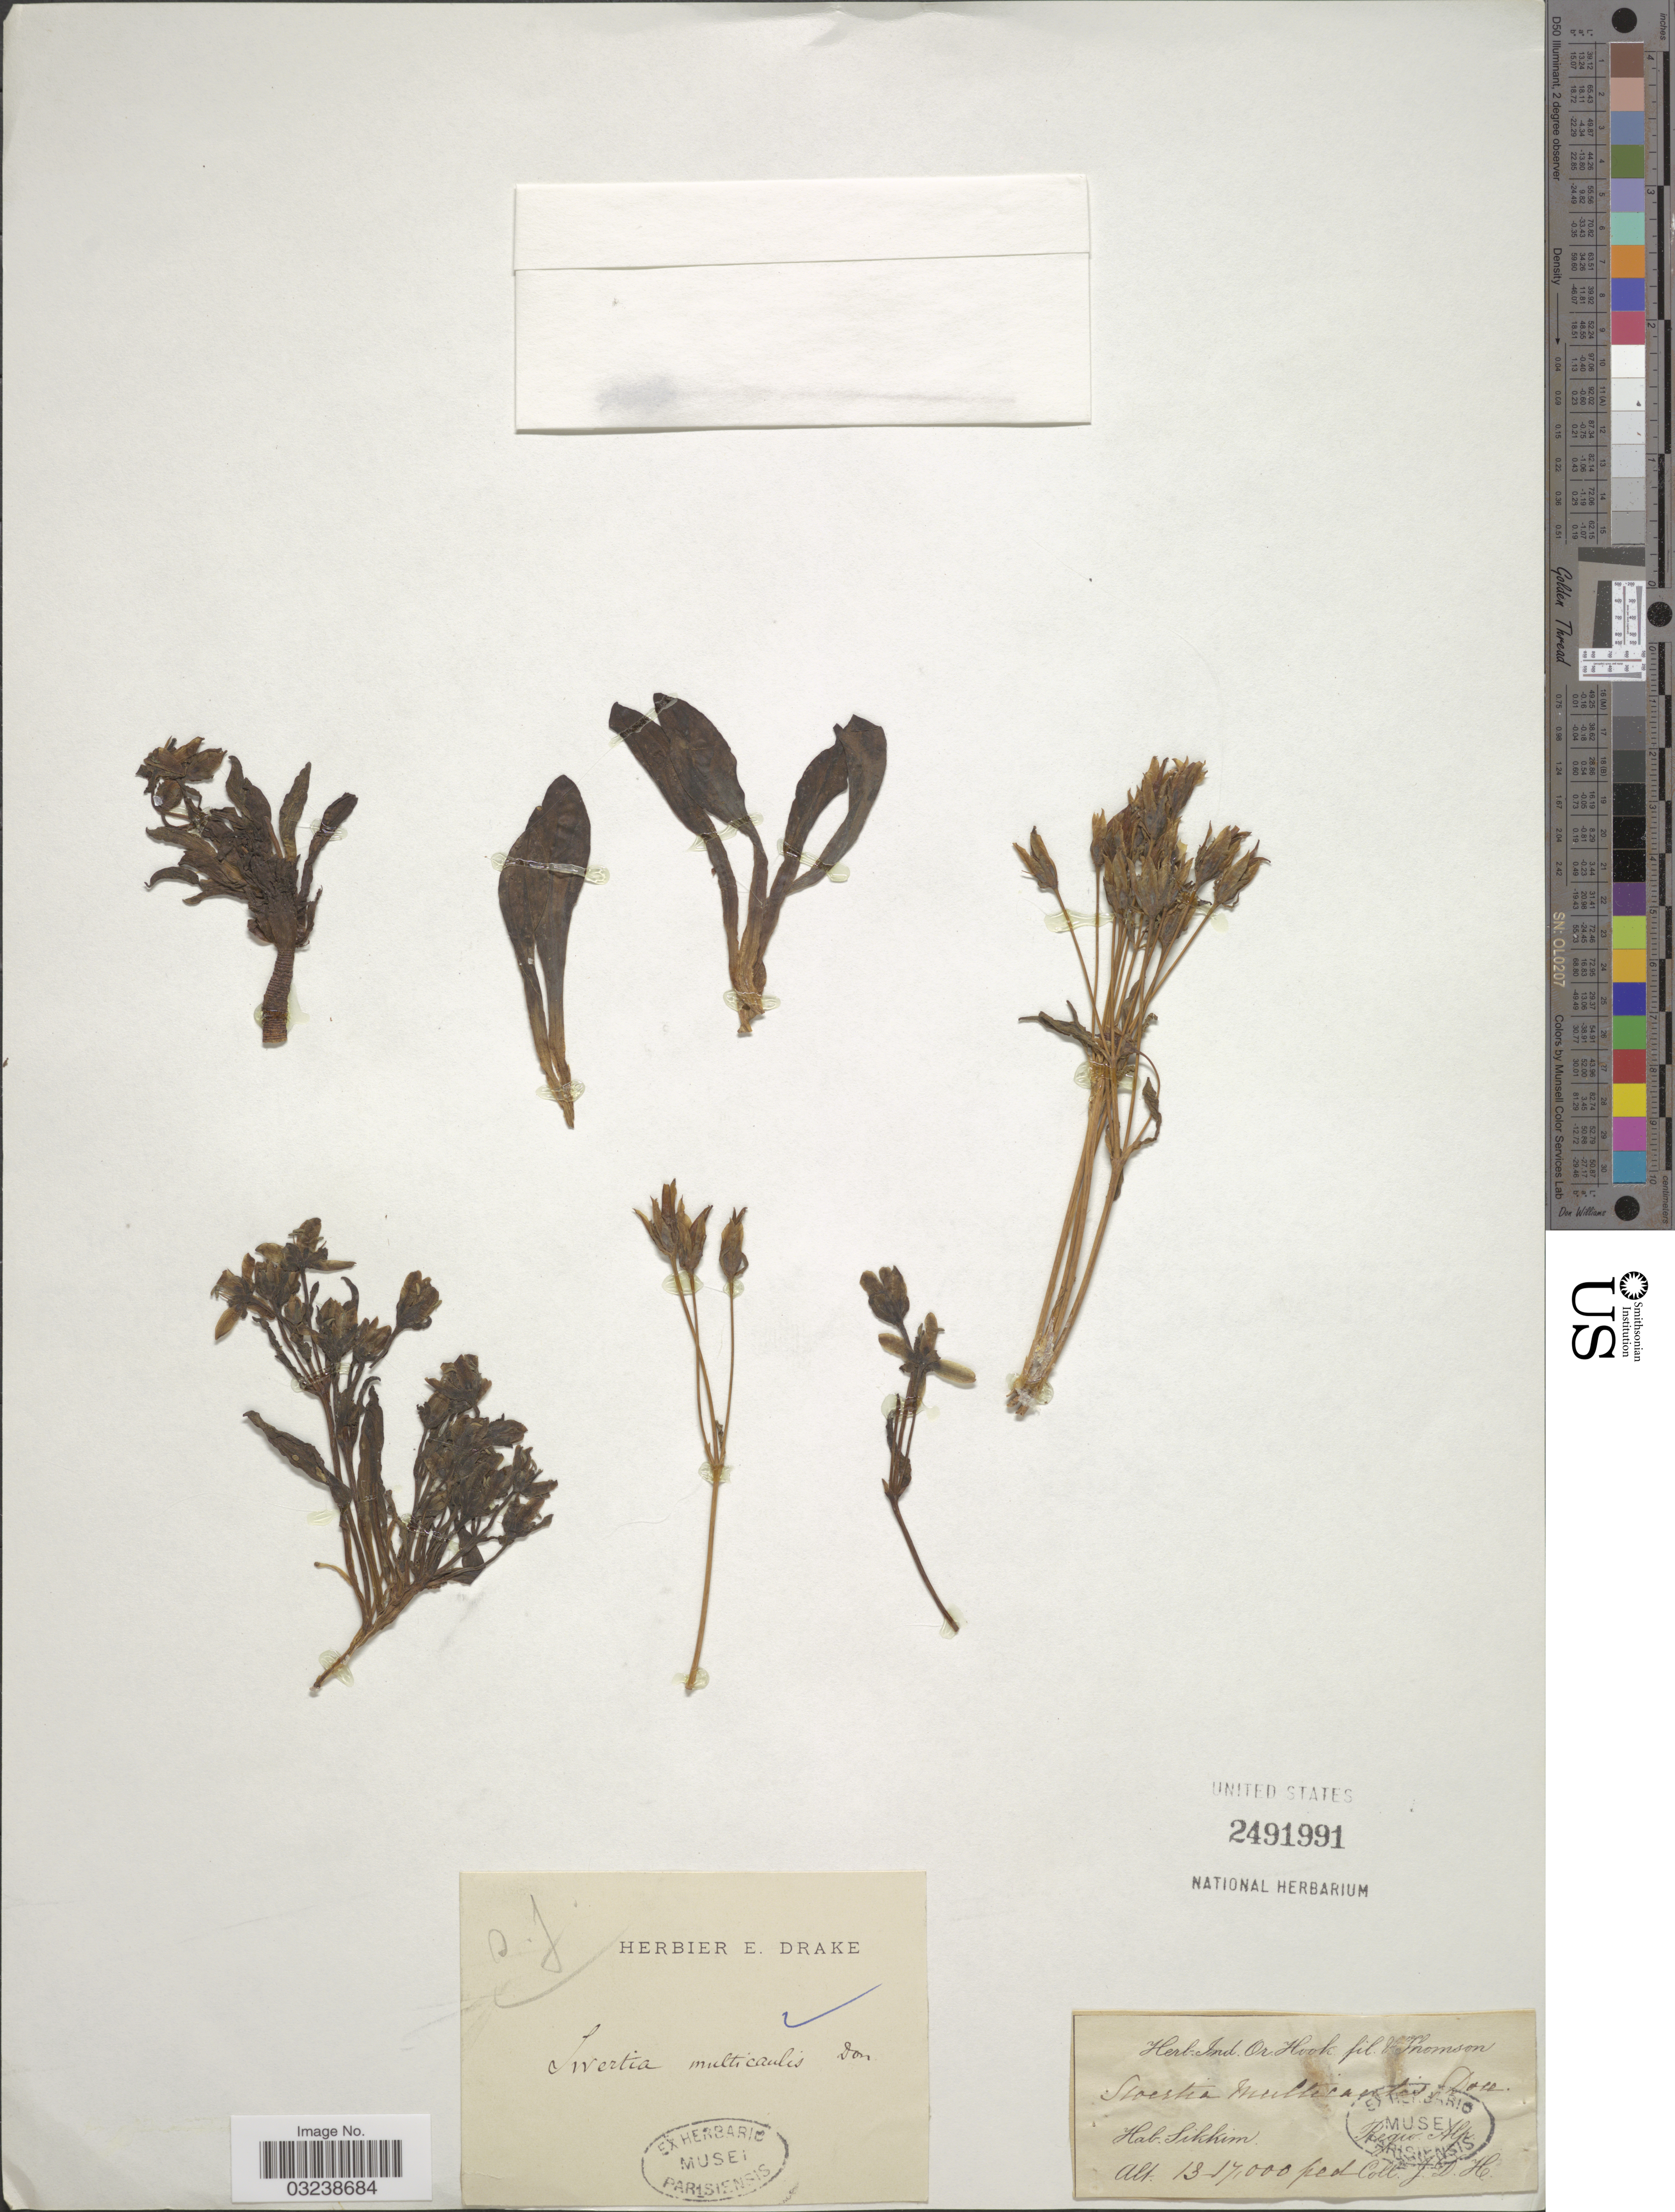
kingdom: Plantae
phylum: Tracheophyta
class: Magnoliopsida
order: Gentianales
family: Gentianaceae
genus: Swertia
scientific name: Swertia multicaulis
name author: D. Don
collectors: J. D. Hooker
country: India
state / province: Sikkim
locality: Regio. Alp.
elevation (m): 3962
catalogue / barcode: US 2491991